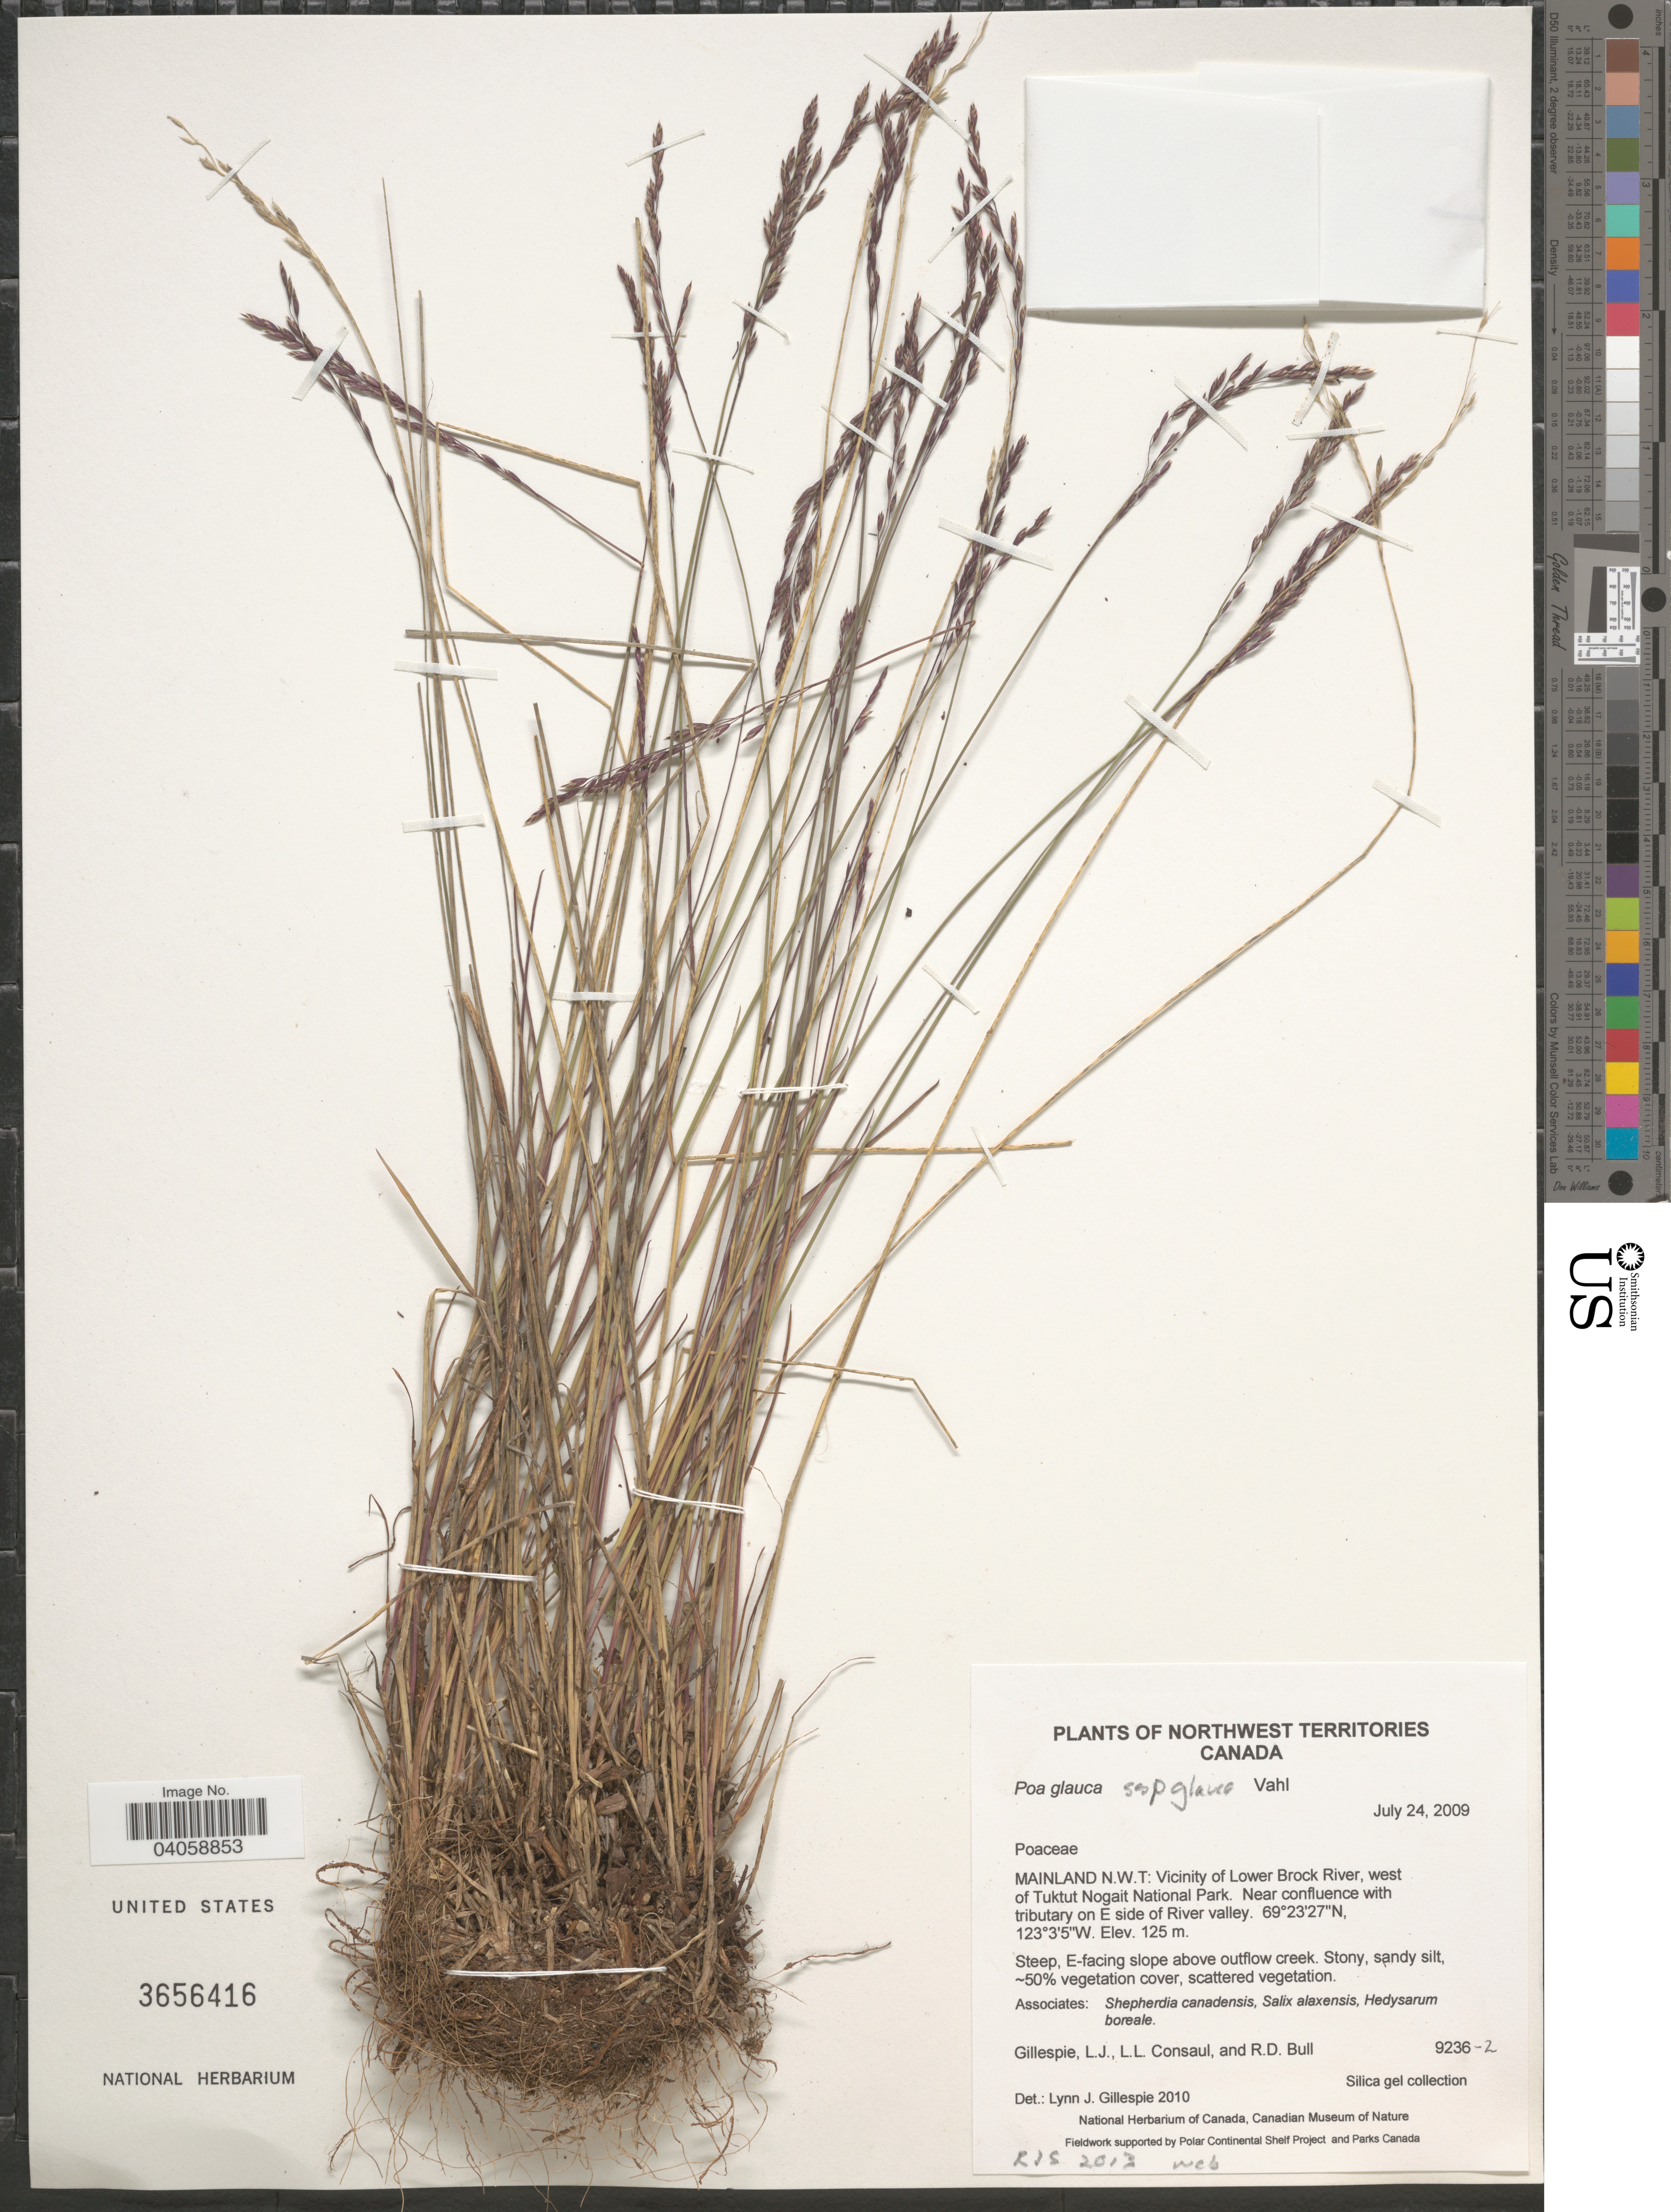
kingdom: Plantae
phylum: Tracheophyta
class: Liliopsida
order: Poales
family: Poaceae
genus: Poa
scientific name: Poa glauca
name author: Vahl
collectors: L. Gillespie, L. Consaul & R. Bull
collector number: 9236-2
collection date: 2009-07-24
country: Canada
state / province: Northwest Territories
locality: Mainland N.W.T.: Vicinity of Lower Brock River, west of Tuktut Nogait National Park. Near confluence with tributary on E side of River valley. Steep, E-facing slope above outflow creek.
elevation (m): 125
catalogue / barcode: US 3656416